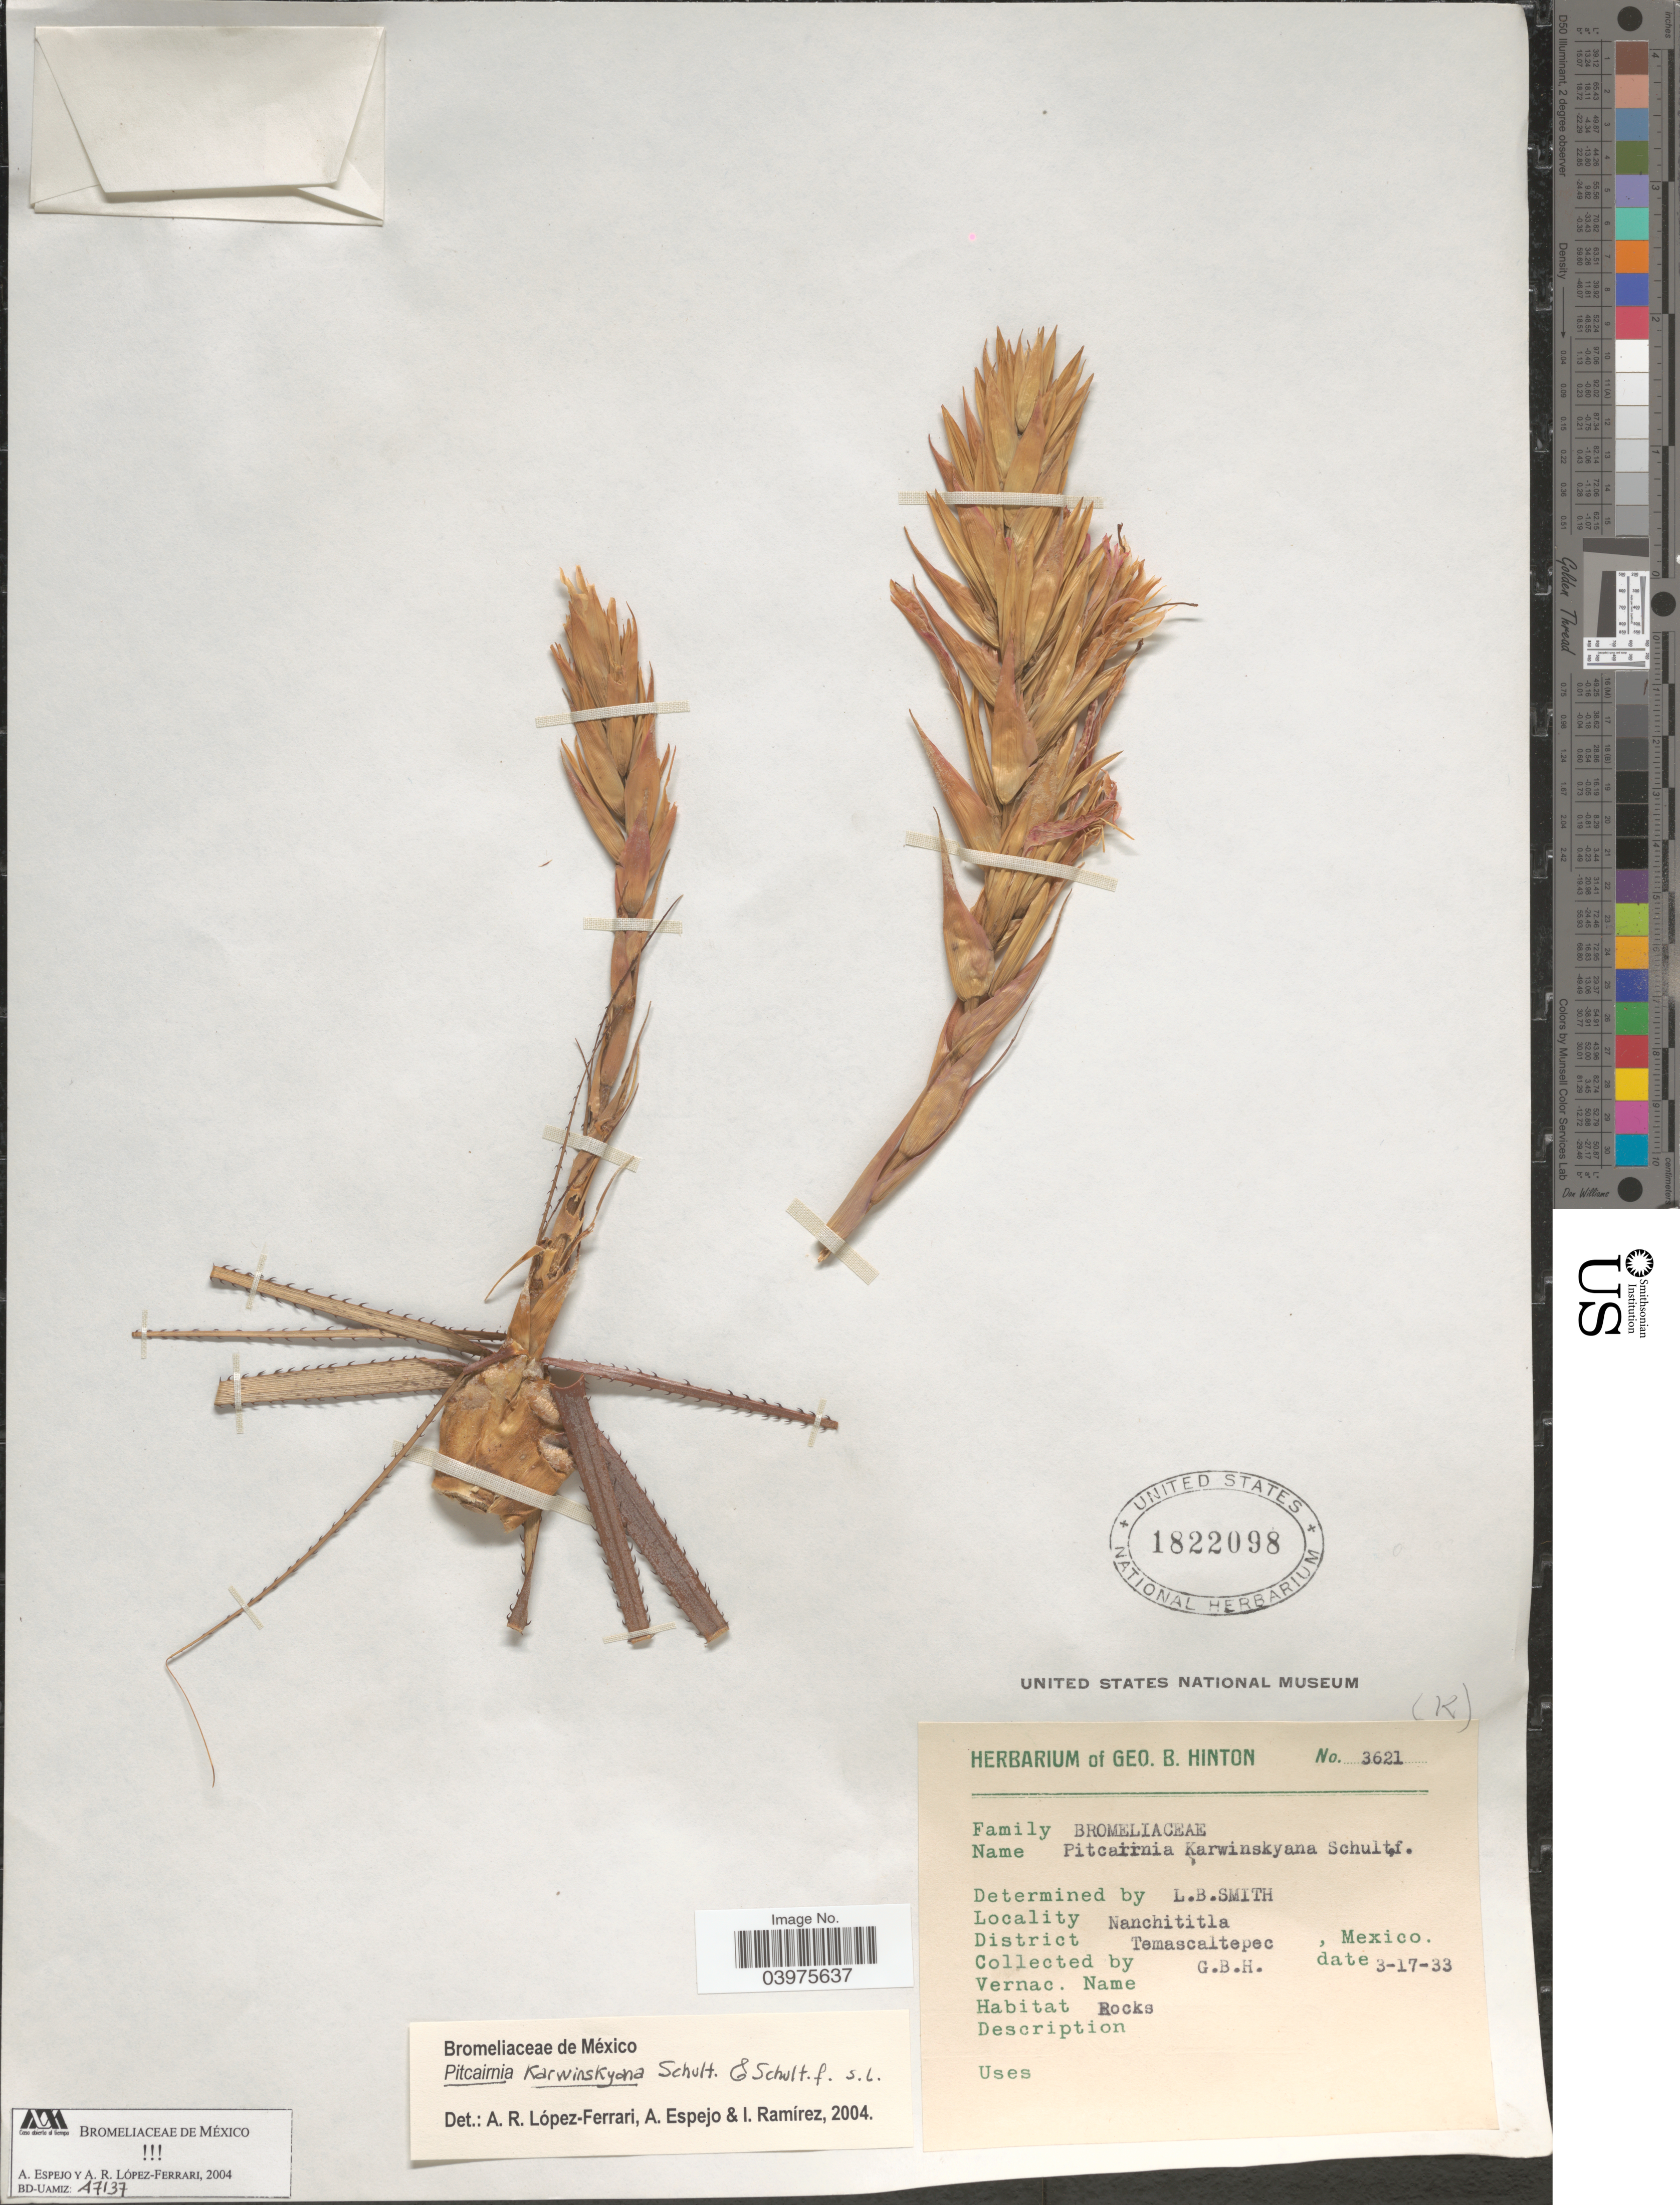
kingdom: Plantae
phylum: Tracheophyta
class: Liliopsida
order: Poales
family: Bromeliaceae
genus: Pitcairnia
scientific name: Pitcairnia karwinskyana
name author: Schult. & Schult. f.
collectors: G. B. Hinton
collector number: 3621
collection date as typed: Transcribed d/m/y: 17/3/33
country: Mexico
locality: Nanchititla. District Temascaltepec.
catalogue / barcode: US 1822098